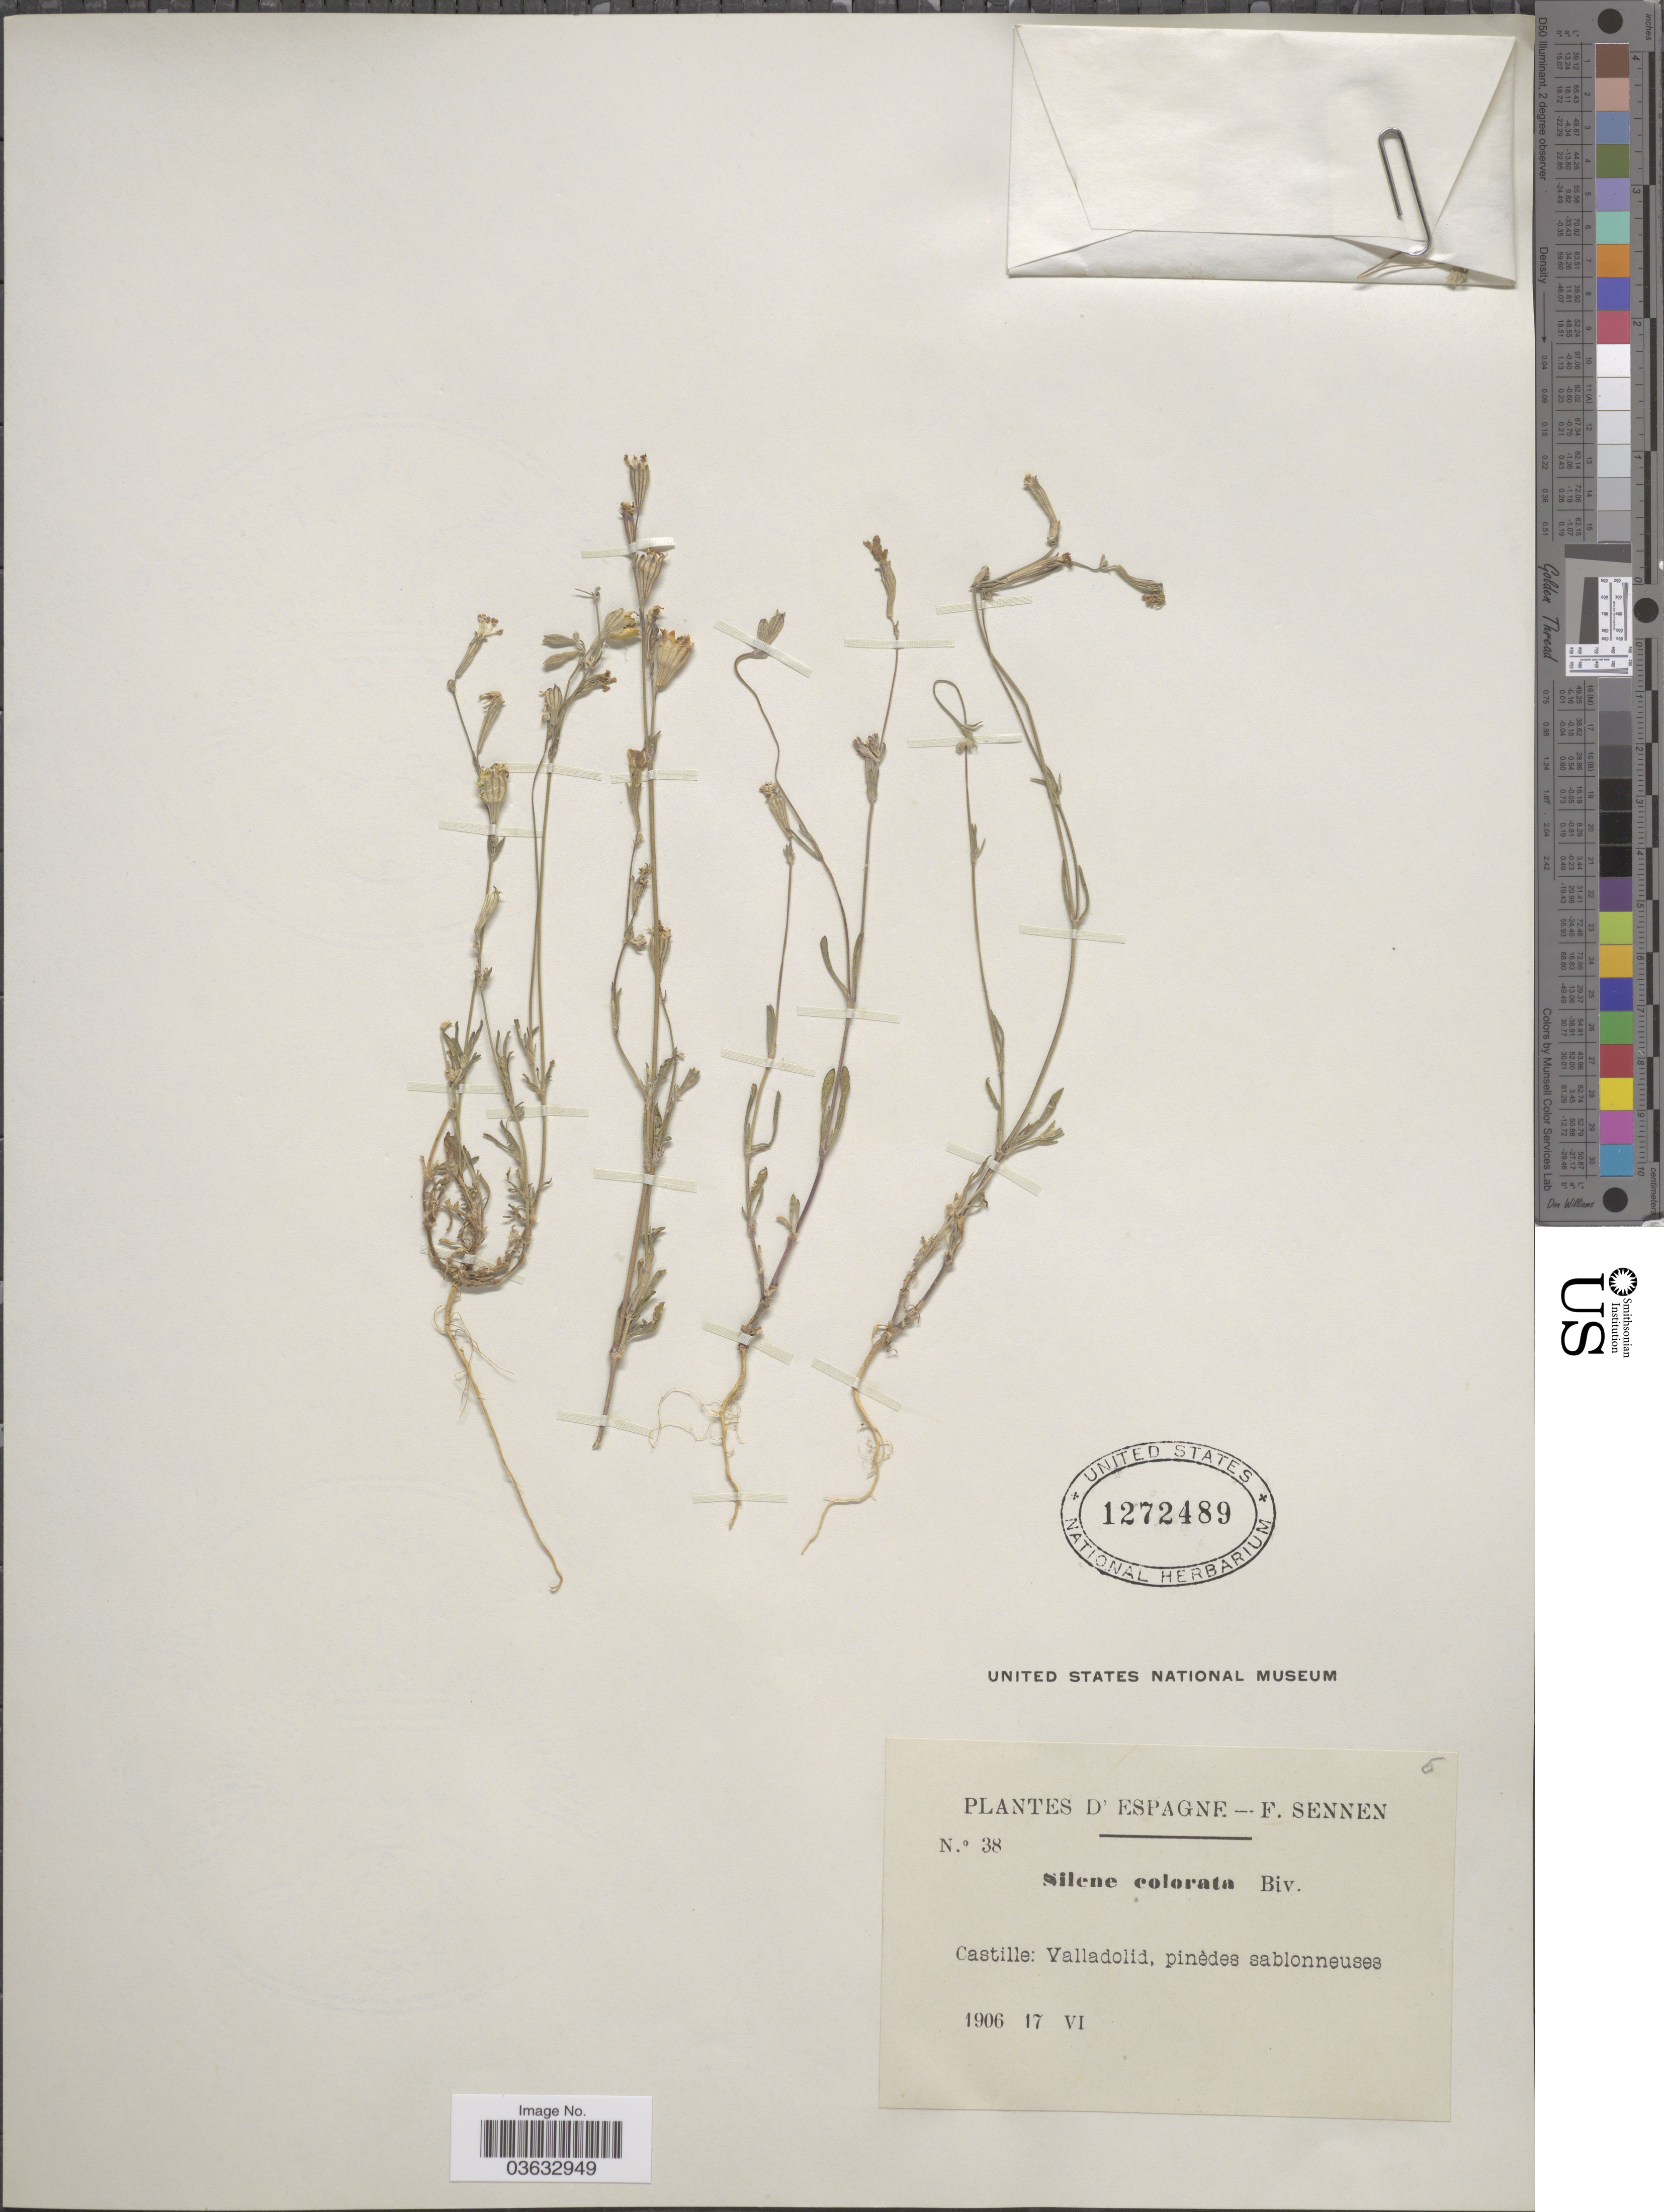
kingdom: Plantae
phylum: Tracheophyta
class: Magnoliopsida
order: Caryophyllales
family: Caryophyllaceae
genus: Silene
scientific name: Silene colorata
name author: Poir.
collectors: E. Sennen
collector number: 38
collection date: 1906-06-17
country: Spain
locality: D'Espagne. Castille: Valladolid, pinèdes sablonneuses.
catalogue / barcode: US 1272489